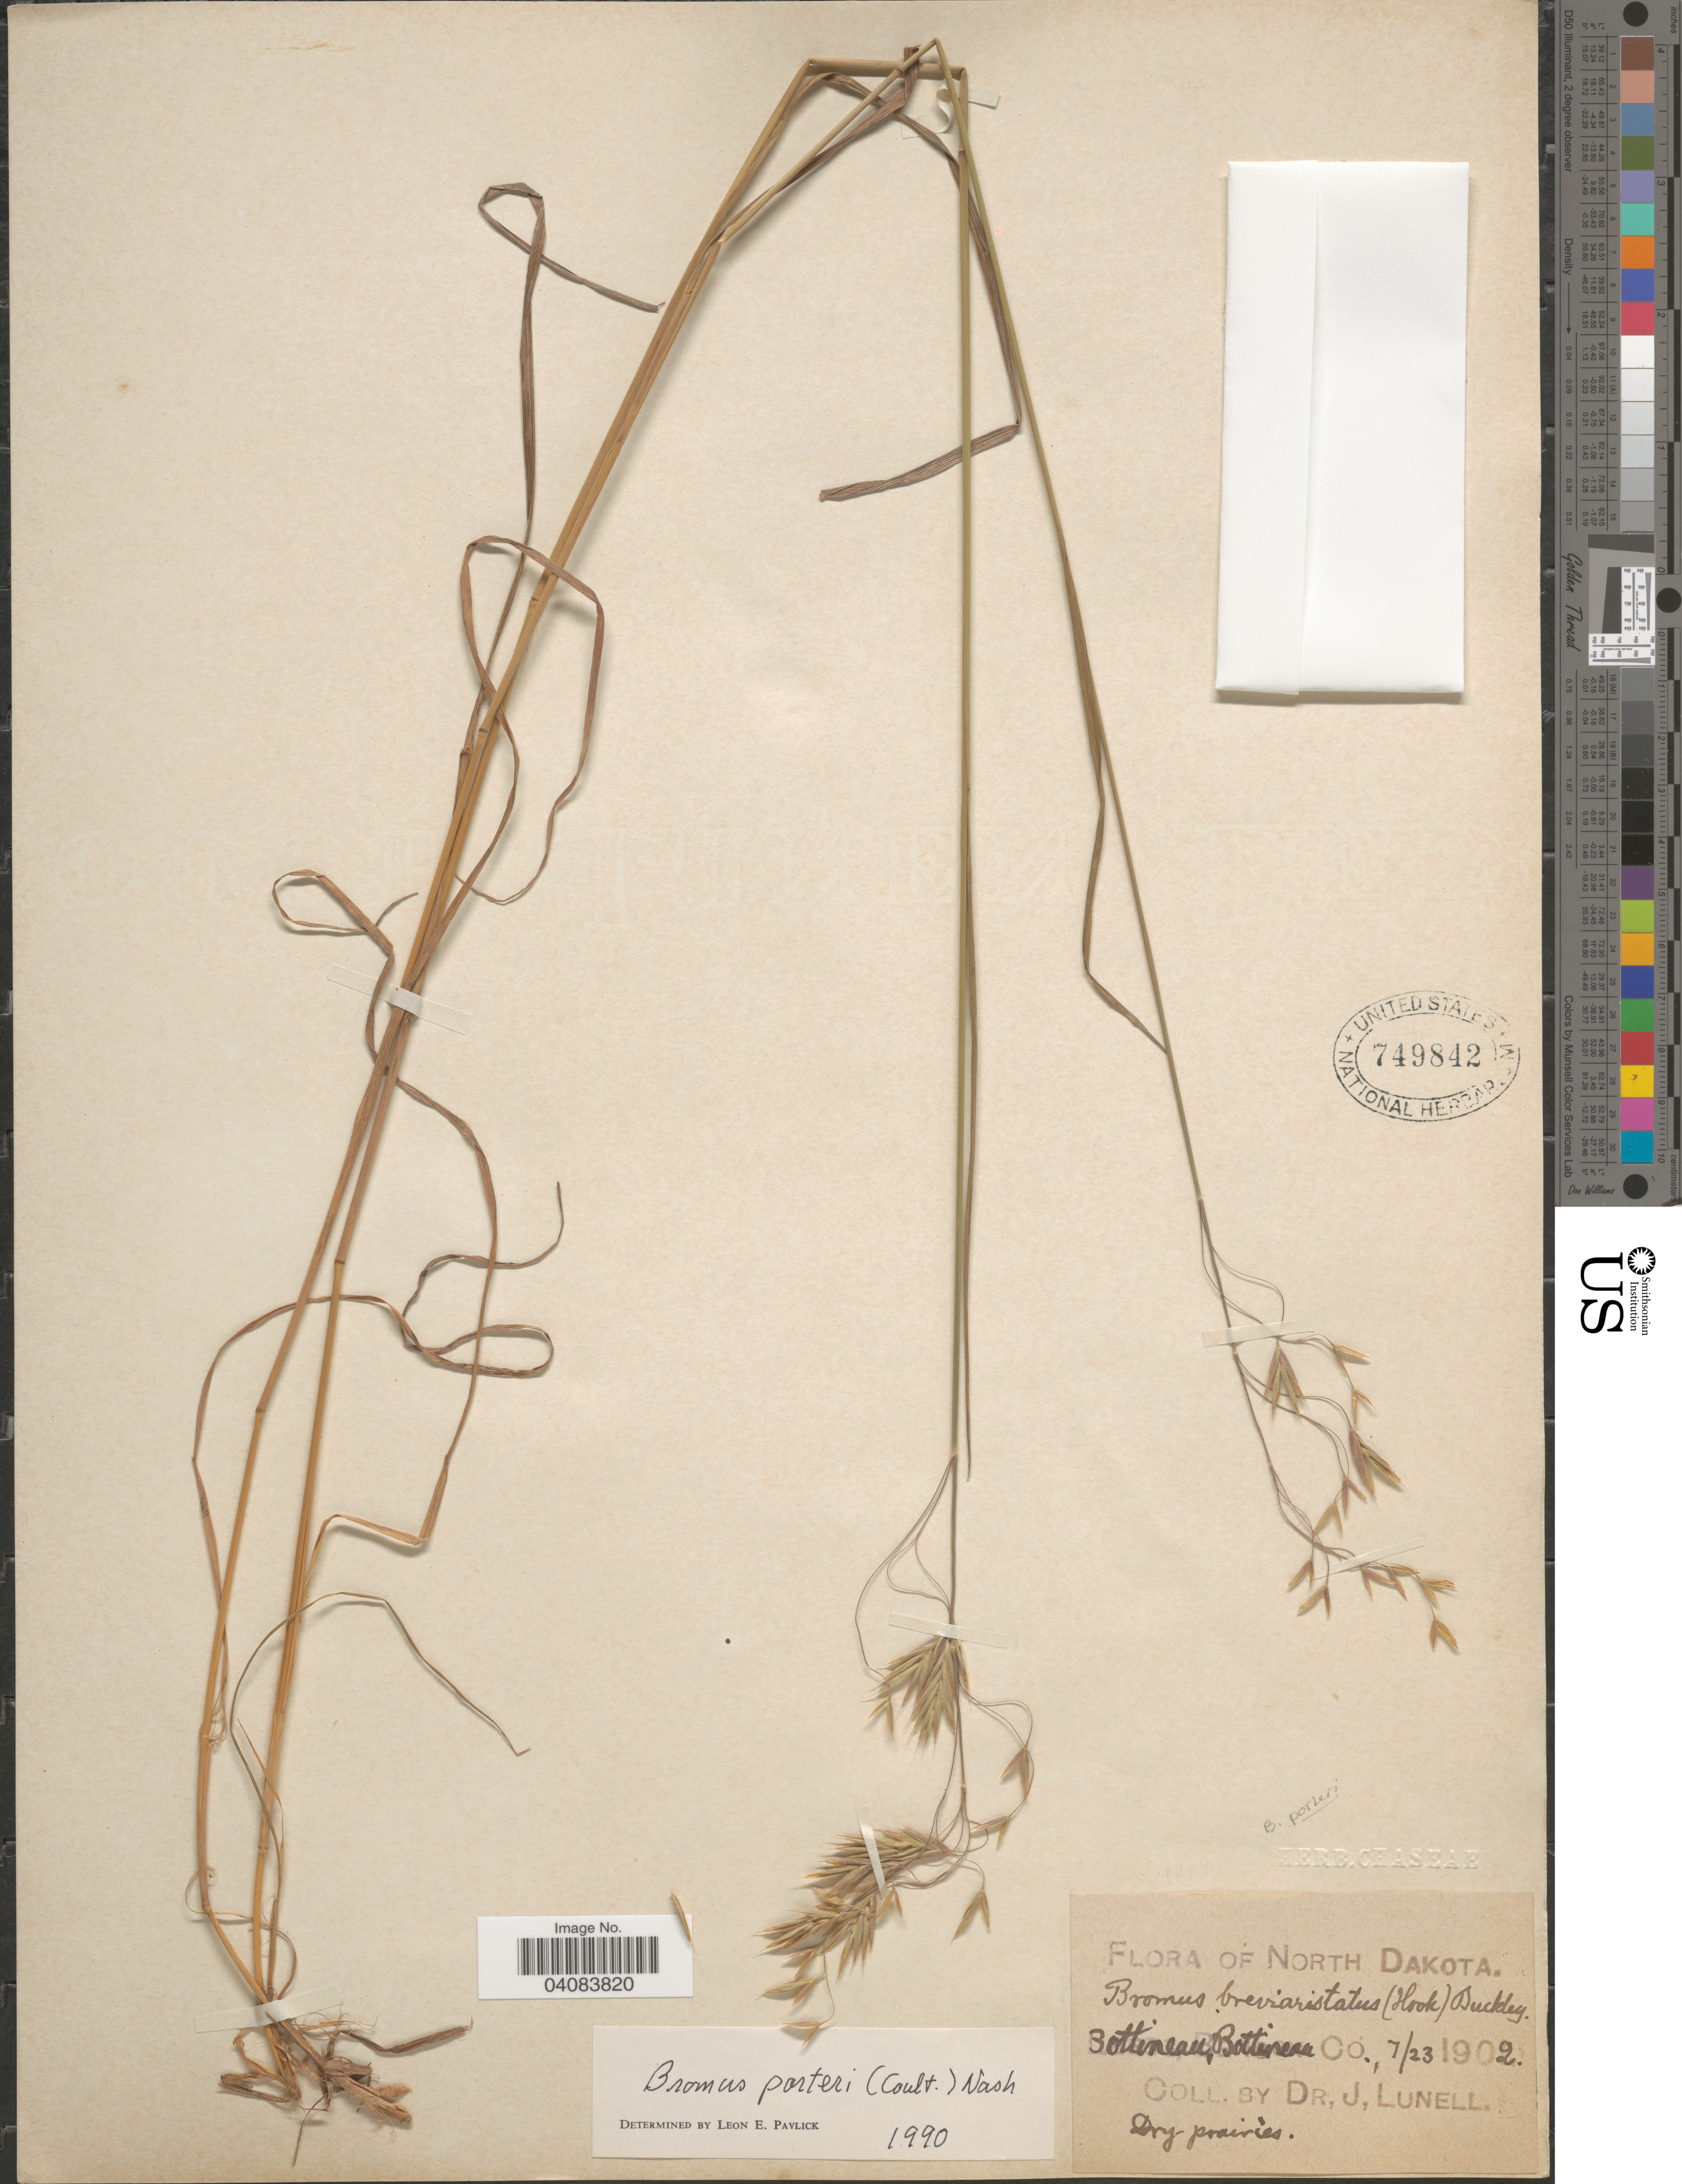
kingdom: Plantae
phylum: Tracheophyta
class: Liliopsida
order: Poales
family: Poaceae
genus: Bromus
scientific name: Bromus porteri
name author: (J.M. Coult.) Nash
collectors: J. Lunell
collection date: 1902-07-23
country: United States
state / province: North Dakota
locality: Bottineau, Bottineau Co.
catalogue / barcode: US 749842